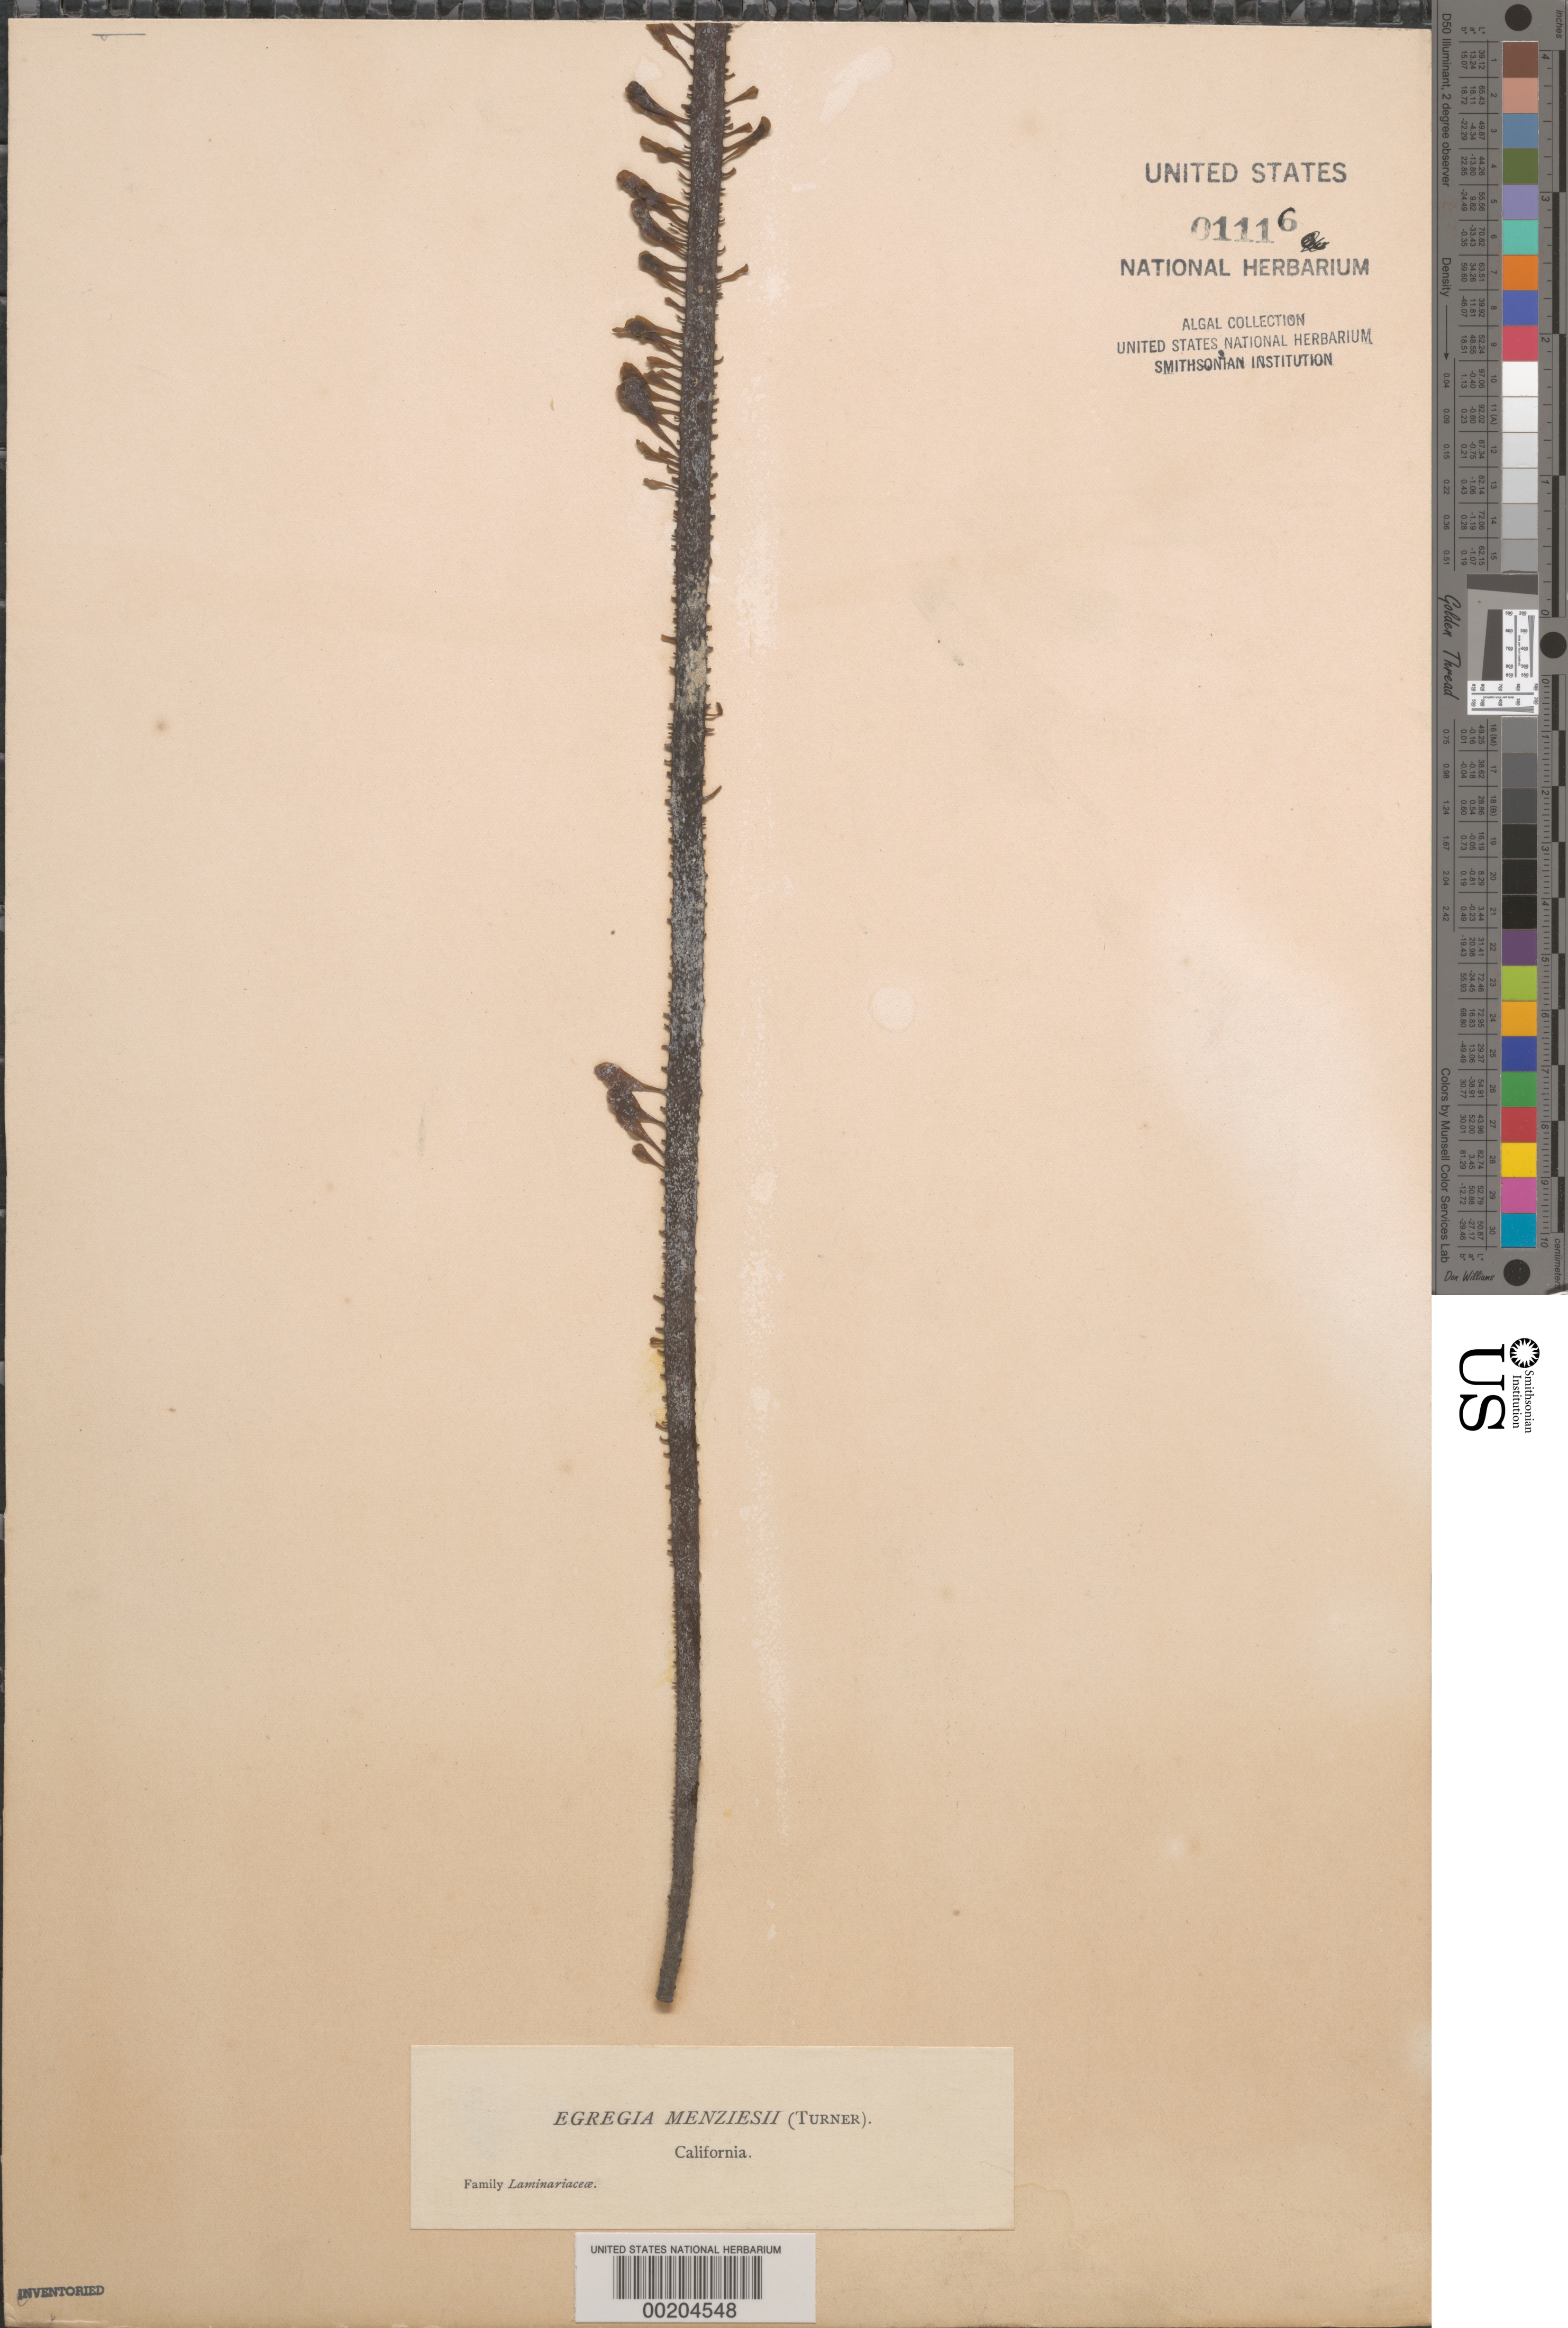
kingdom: Chromista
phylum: Ochrophyta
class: Phaeophyceae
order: Laminariales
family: Lessoniaceae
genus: Egregia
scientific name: Egregia menziesii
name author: (Turner) Aresch.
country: United States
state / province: California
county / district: San Diego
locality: False Bay, San Diego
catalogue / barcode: US 1116